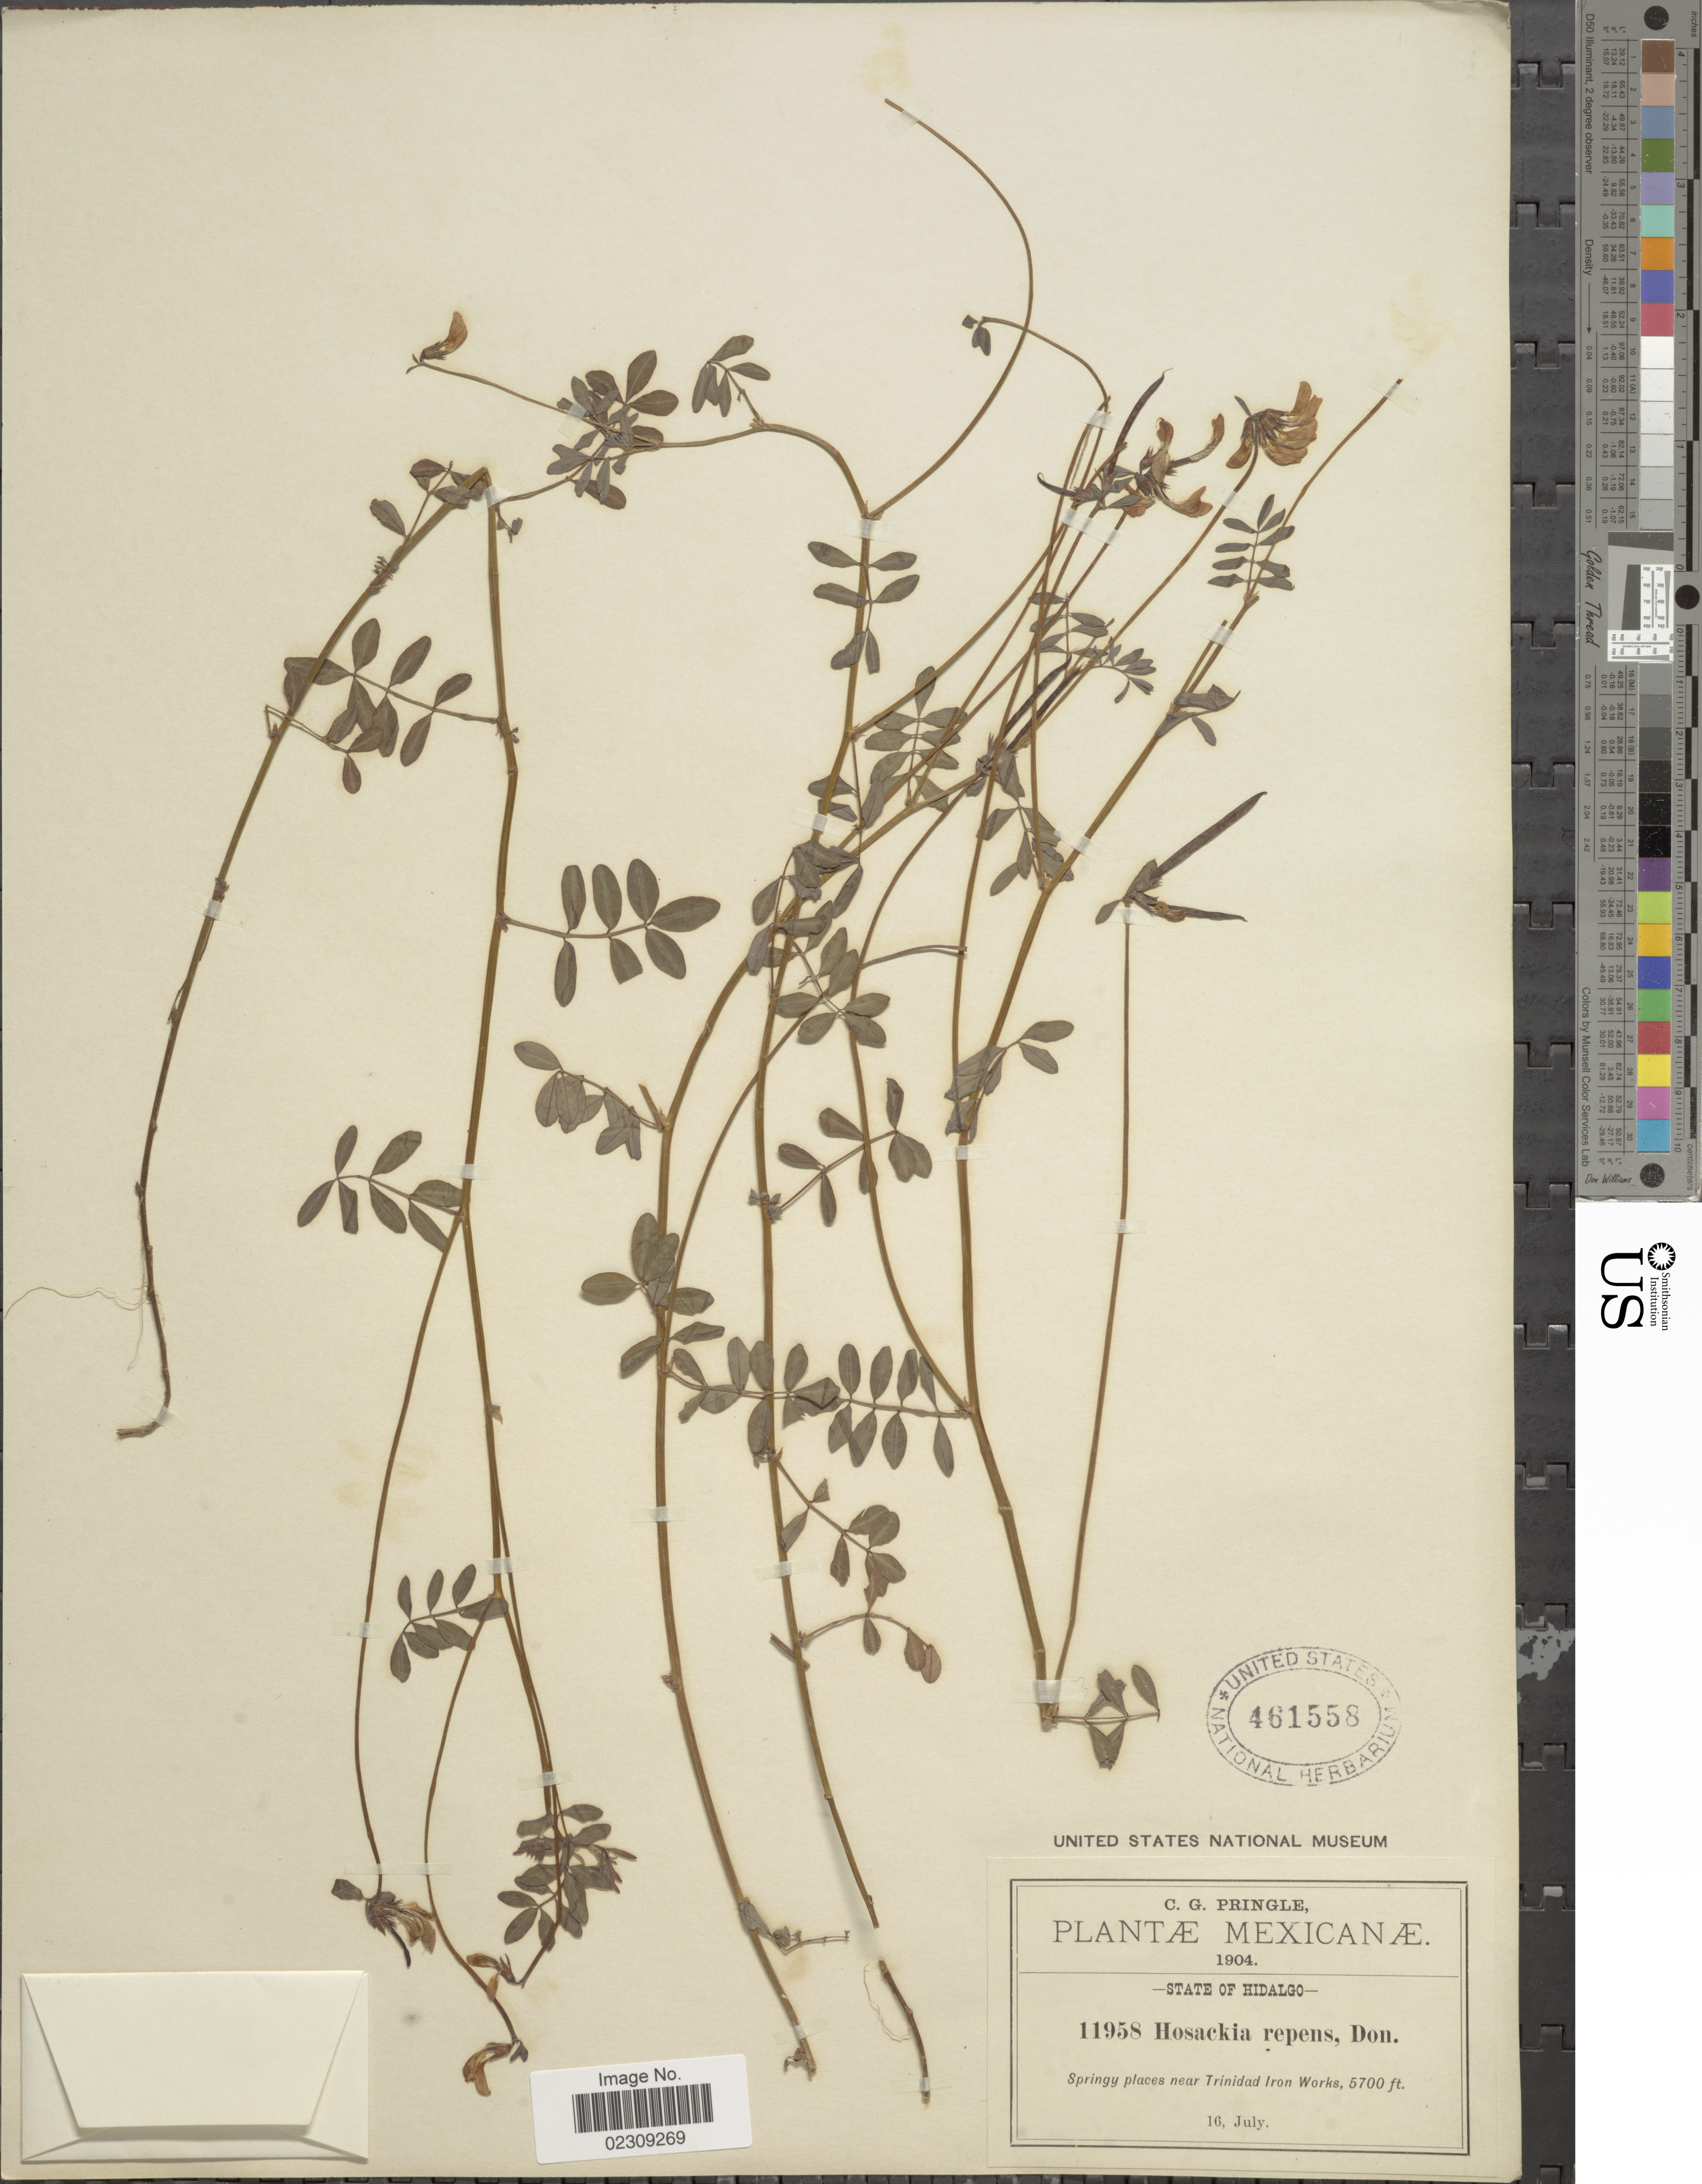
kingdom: Plantae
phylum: Tracheophyta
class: Magnoliopsida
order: Fabales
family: Fabaceae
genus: Hosackia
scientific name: Hosackia repens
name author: G. Don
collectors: C. G. Pringle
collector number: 11958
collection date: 1904-07-16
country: Mexico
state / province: Hidalgo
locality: Springly places near Trinidad Iron Works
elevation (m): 1737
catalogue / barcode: US 461558